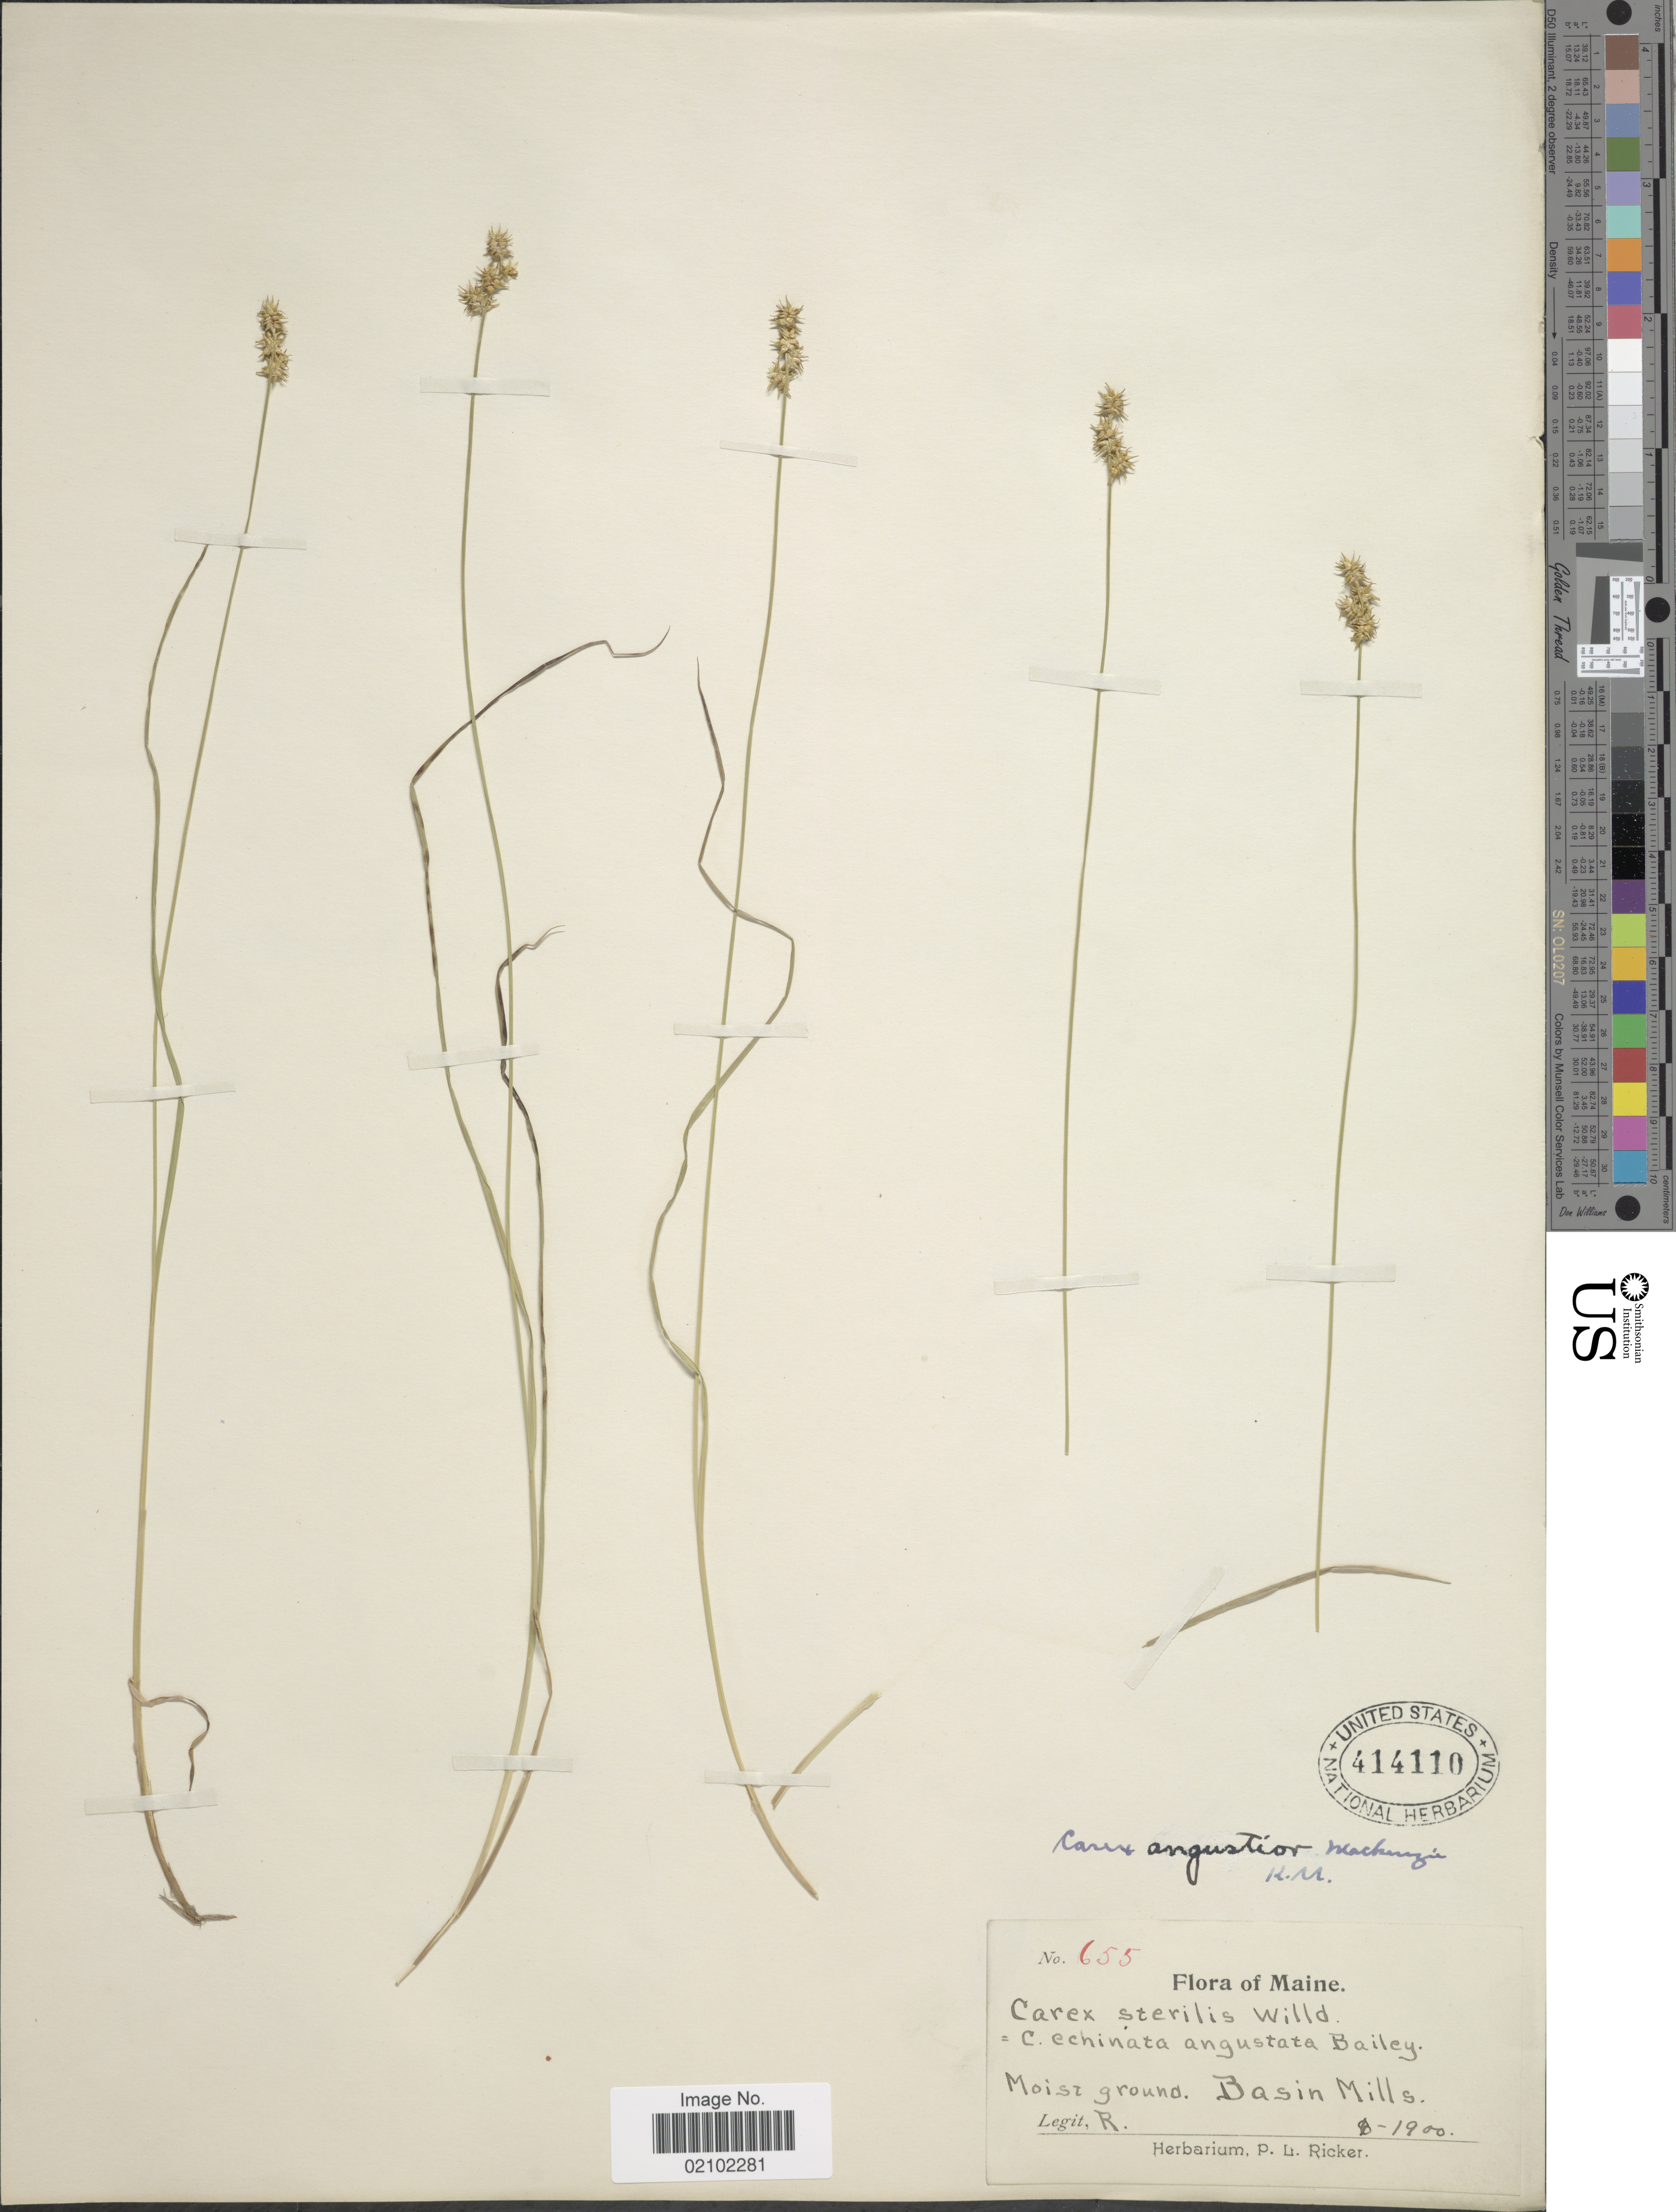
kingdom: Plantae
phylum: Tracheophyta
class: Liliopsida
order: Poales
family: Cyperaceae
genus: Carex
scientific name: Carex echinata subsp. echinata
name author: Murray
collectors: P. Ricker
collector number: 655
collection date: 1900-08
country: United States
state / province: Maine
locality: Basin Mills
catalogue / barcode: US 414110